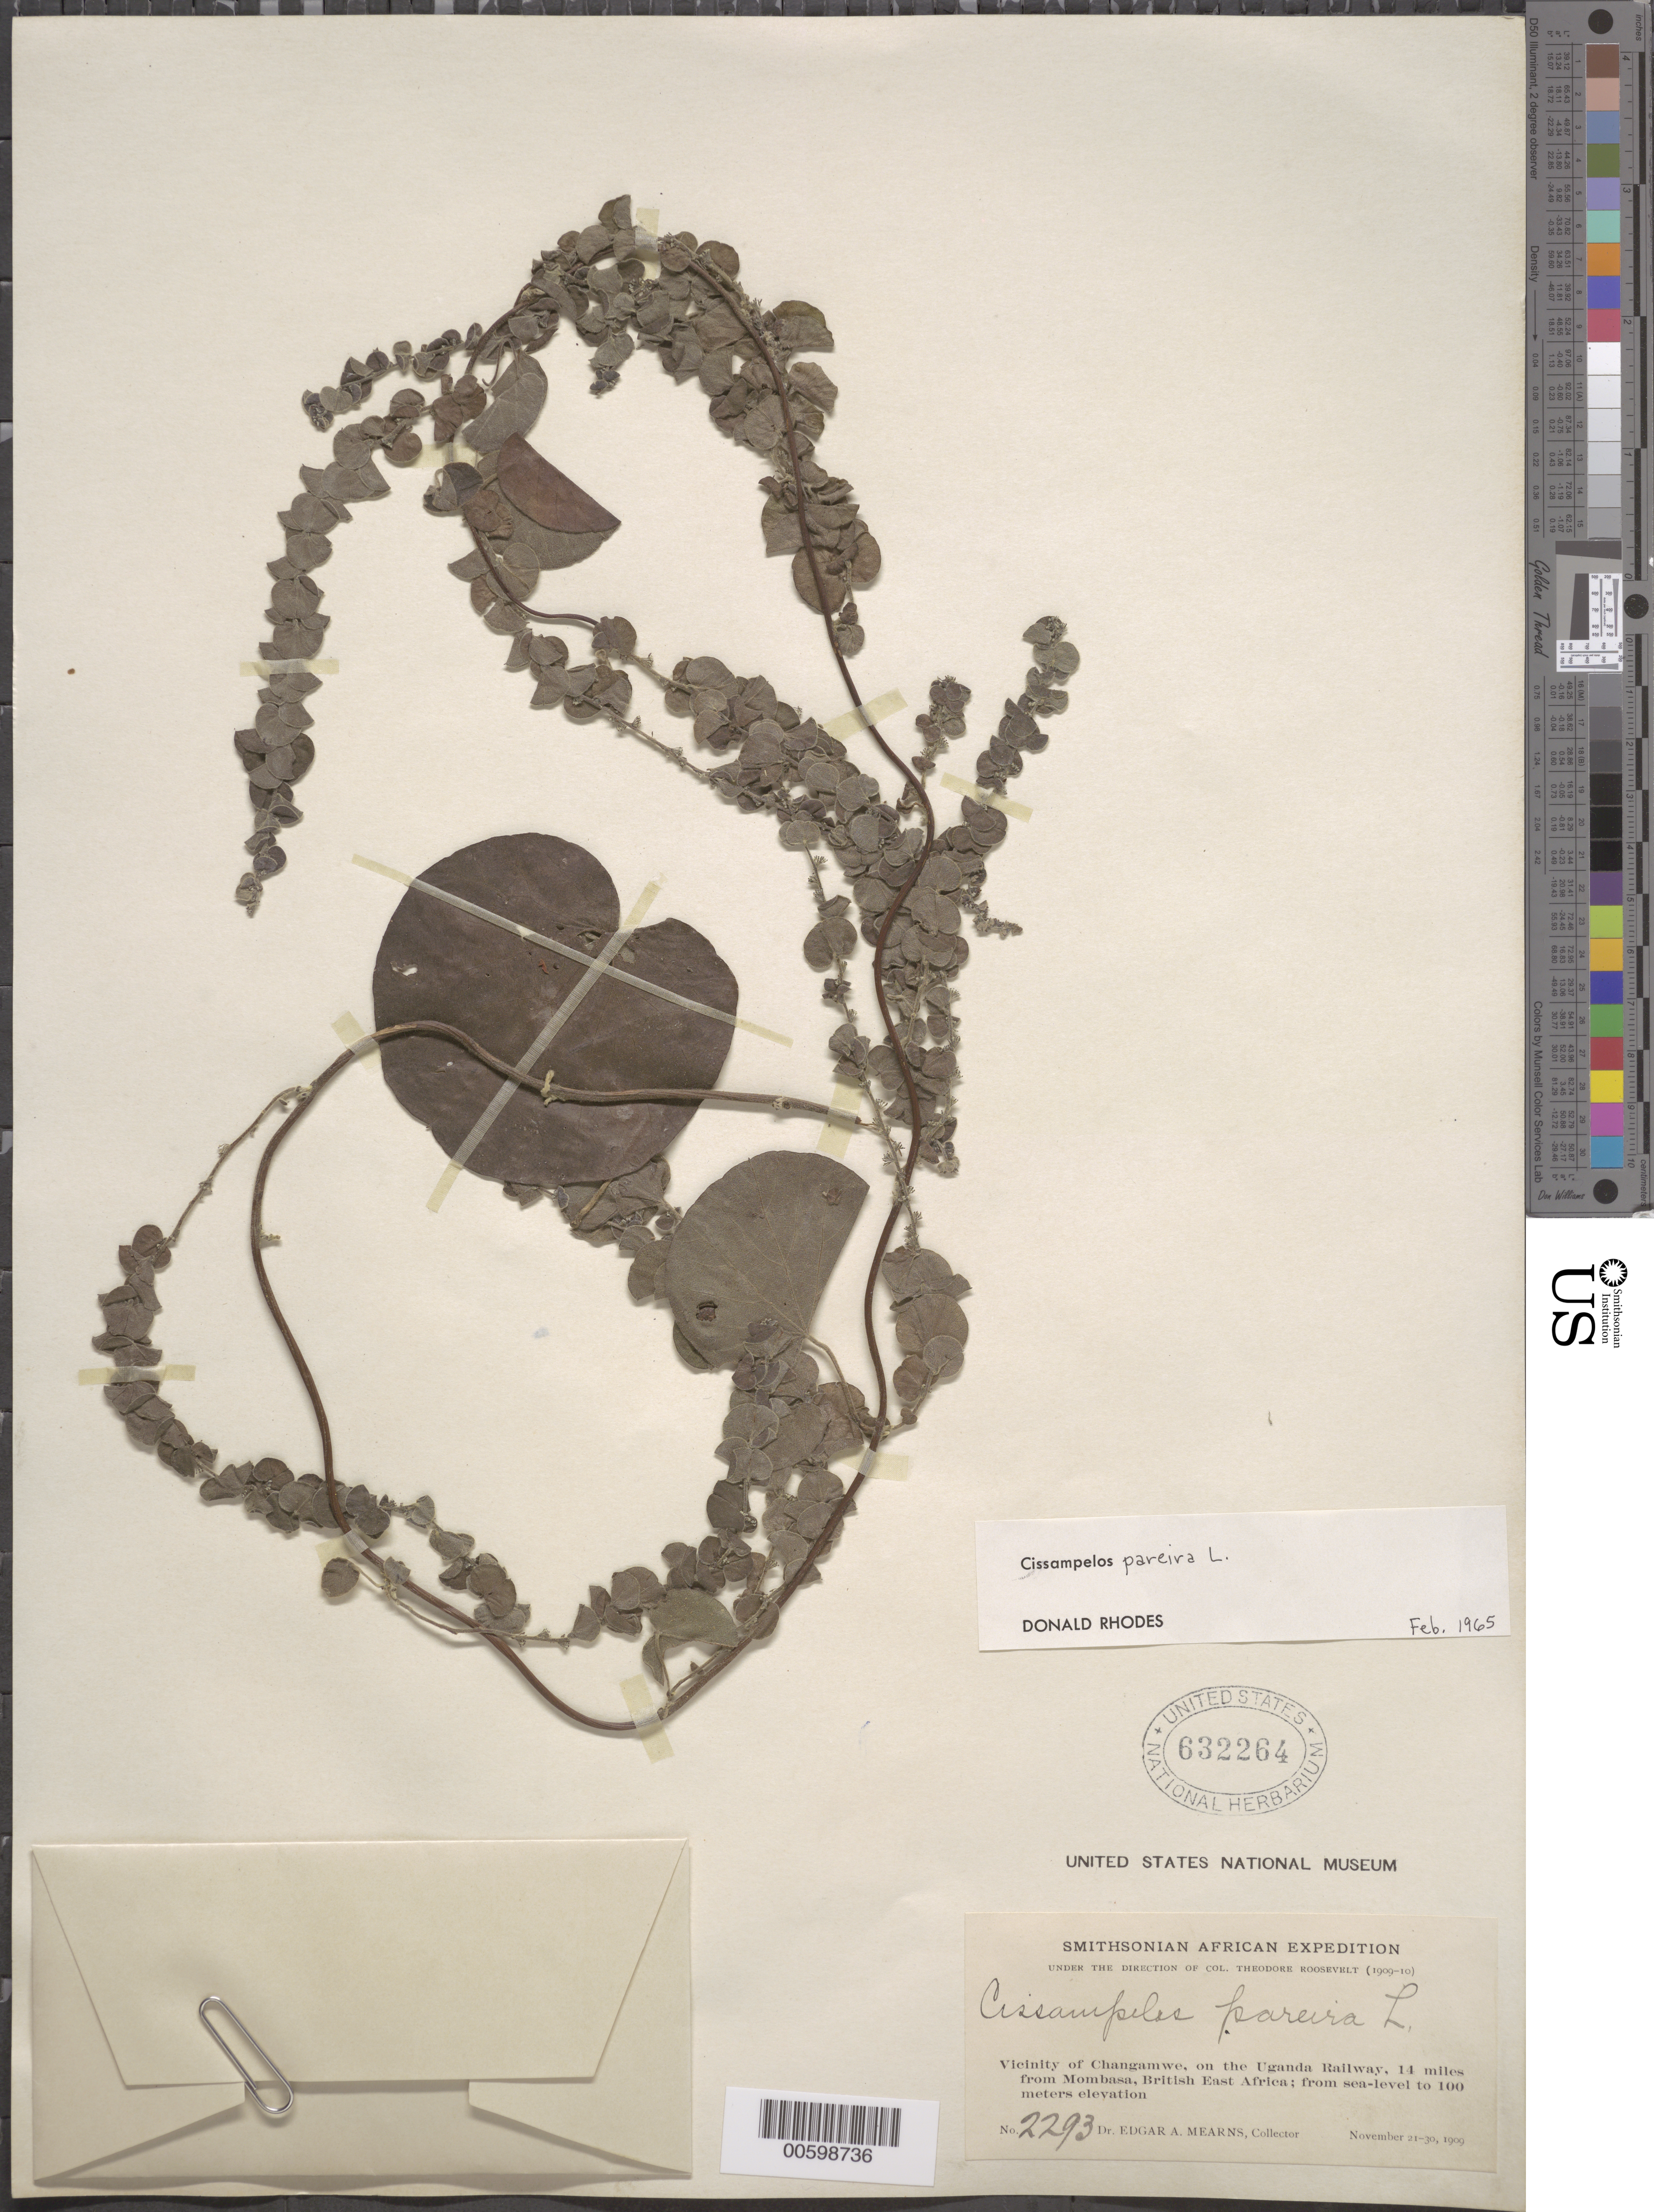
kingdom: Plantae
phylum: Tracheophyta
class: Magnoliopsida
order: Ranunculales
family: Menispermaceae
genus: Cissampelos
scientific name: Cissampelos pareira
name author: L.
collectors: E. A. Mearns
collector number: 2293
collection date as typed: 21 Nov 1909 to 30 Nov 1909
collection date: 1909-11-21/1909-11-30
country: Kenya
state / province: Mombasa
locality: Vicinity of Changamwe, on the Uganda Railway, 14 miles from Mombasa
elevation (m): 100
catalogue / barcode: US 632264